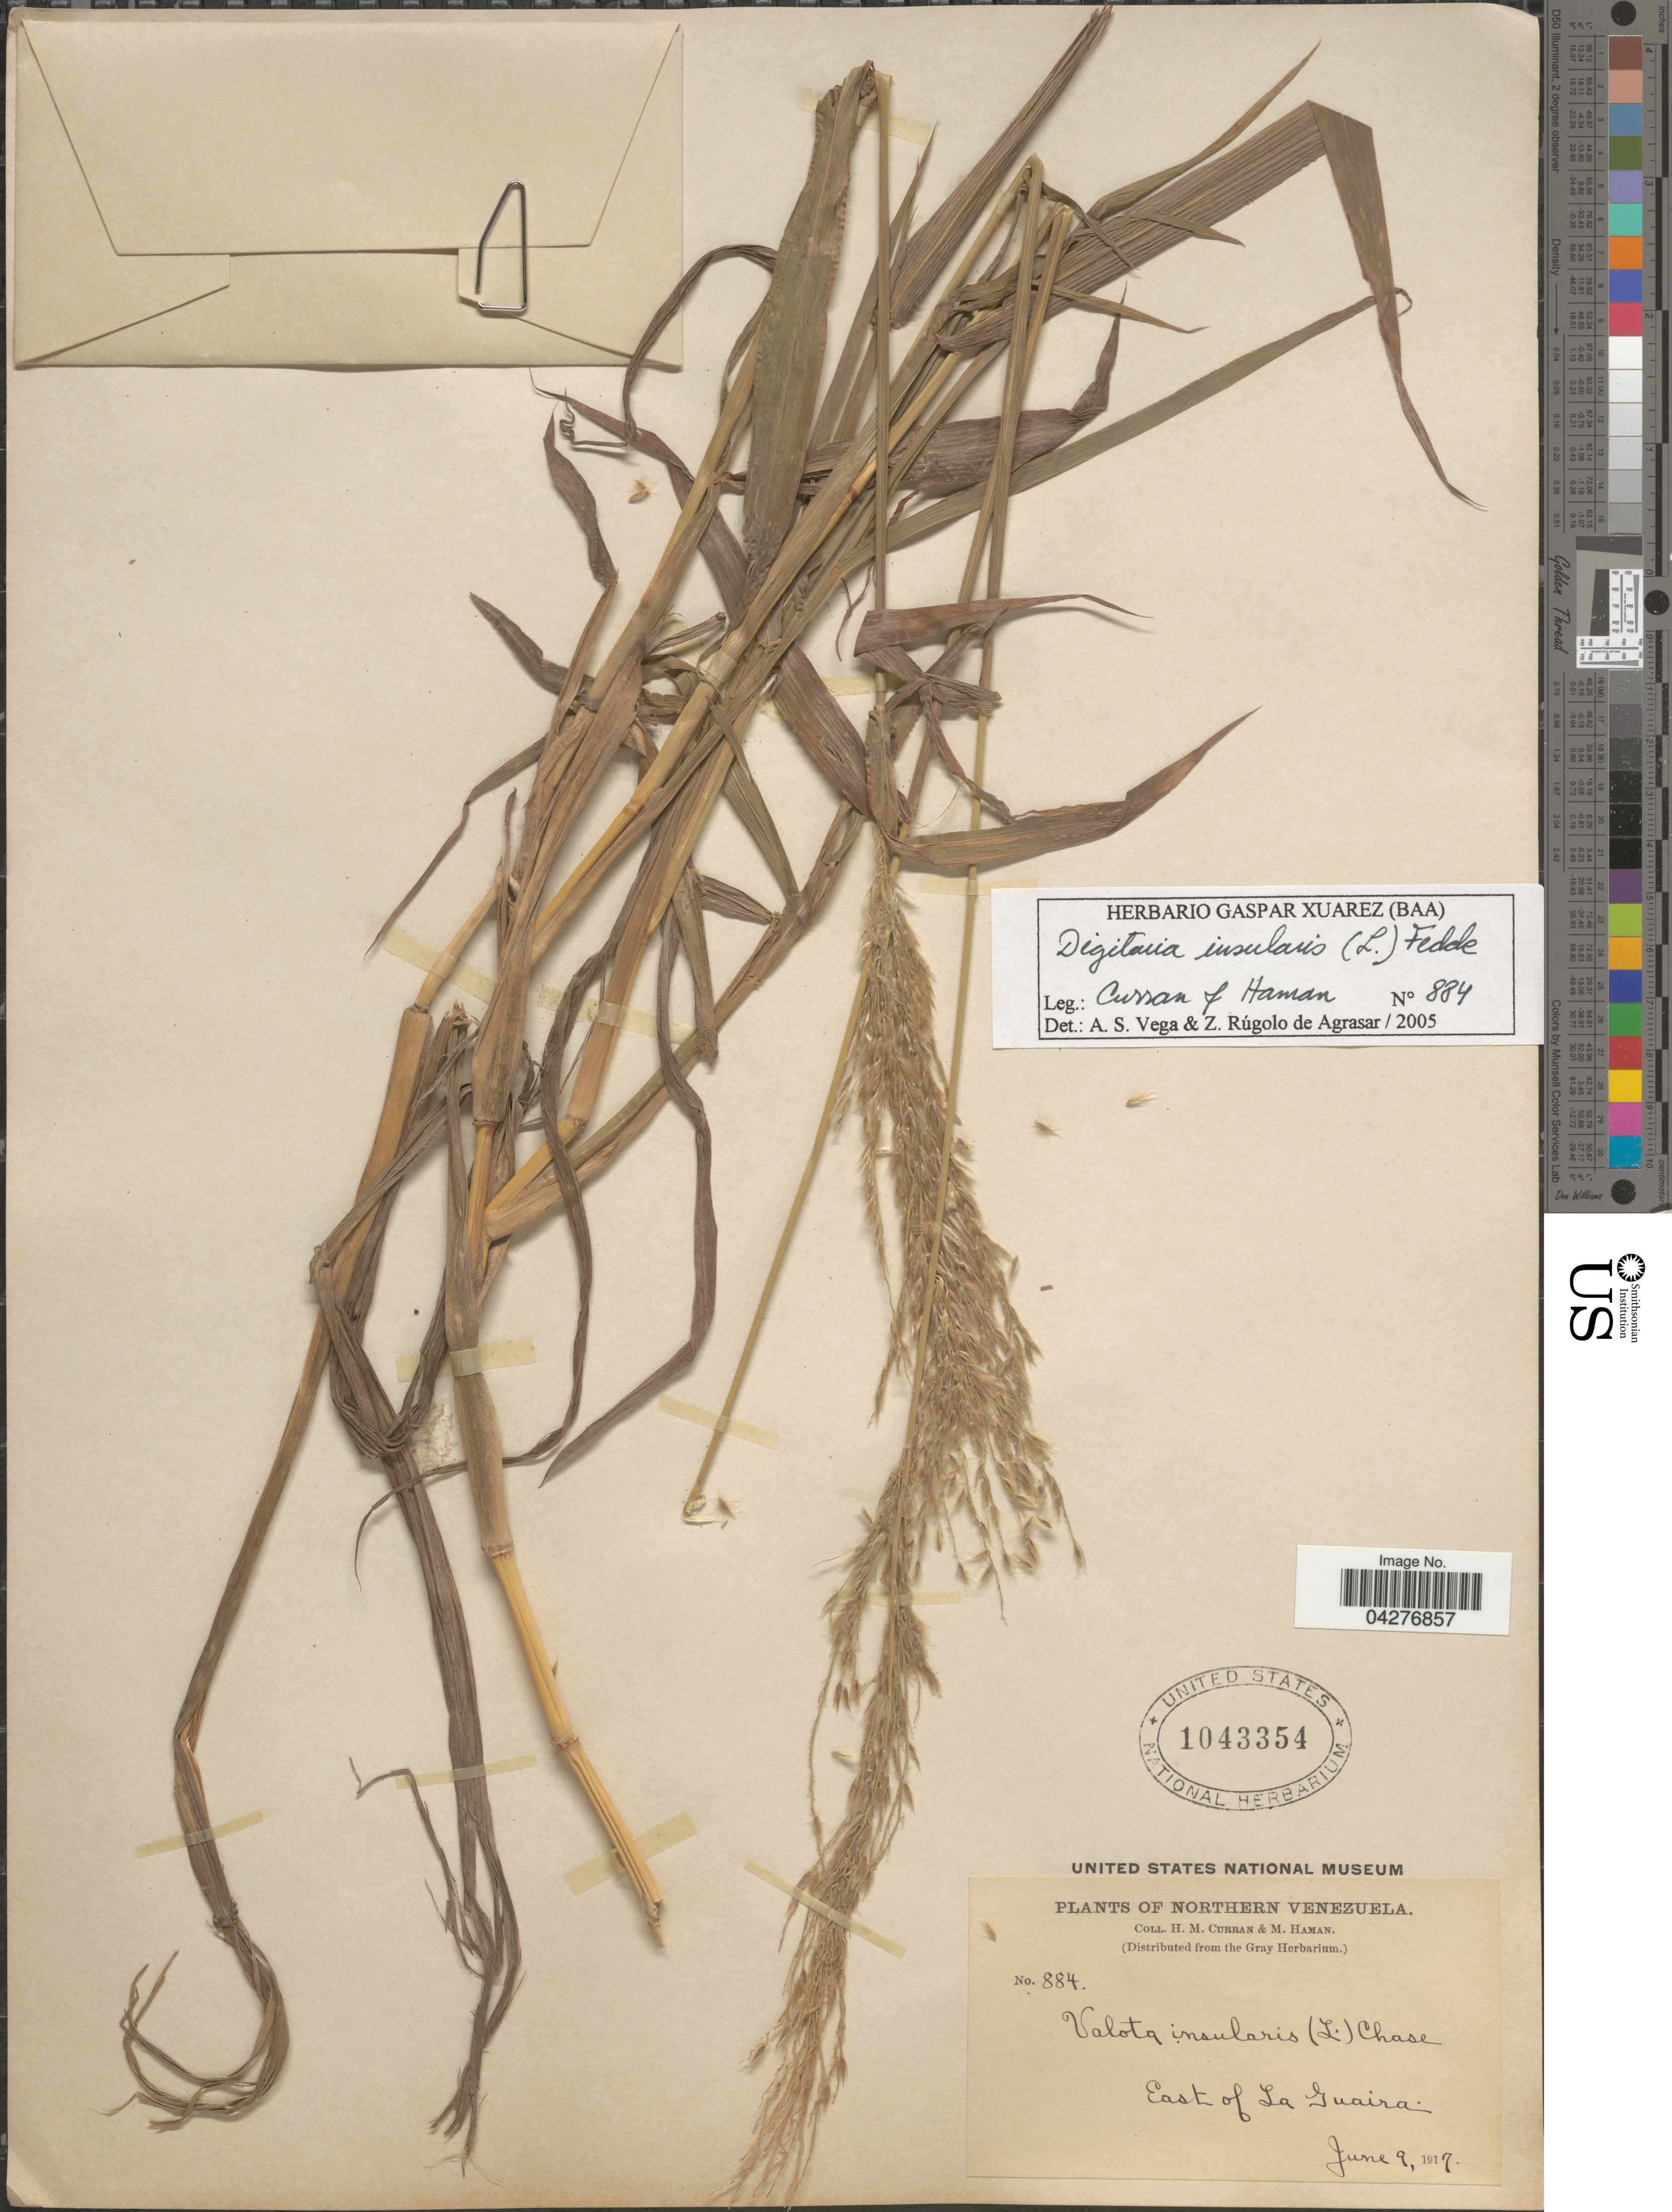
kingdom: Plantae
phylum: Tracheophyta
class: Liliopsida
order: Poales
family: Poaceae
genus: Digitaria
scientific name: Digitaria insularis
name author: (L.) Fedde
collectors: H. M. Curran & M. Haman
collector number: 884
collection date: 1917-06-09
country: Venezuela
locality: Northern Venezuela. East of La Guaira.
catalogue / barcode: US 1043354